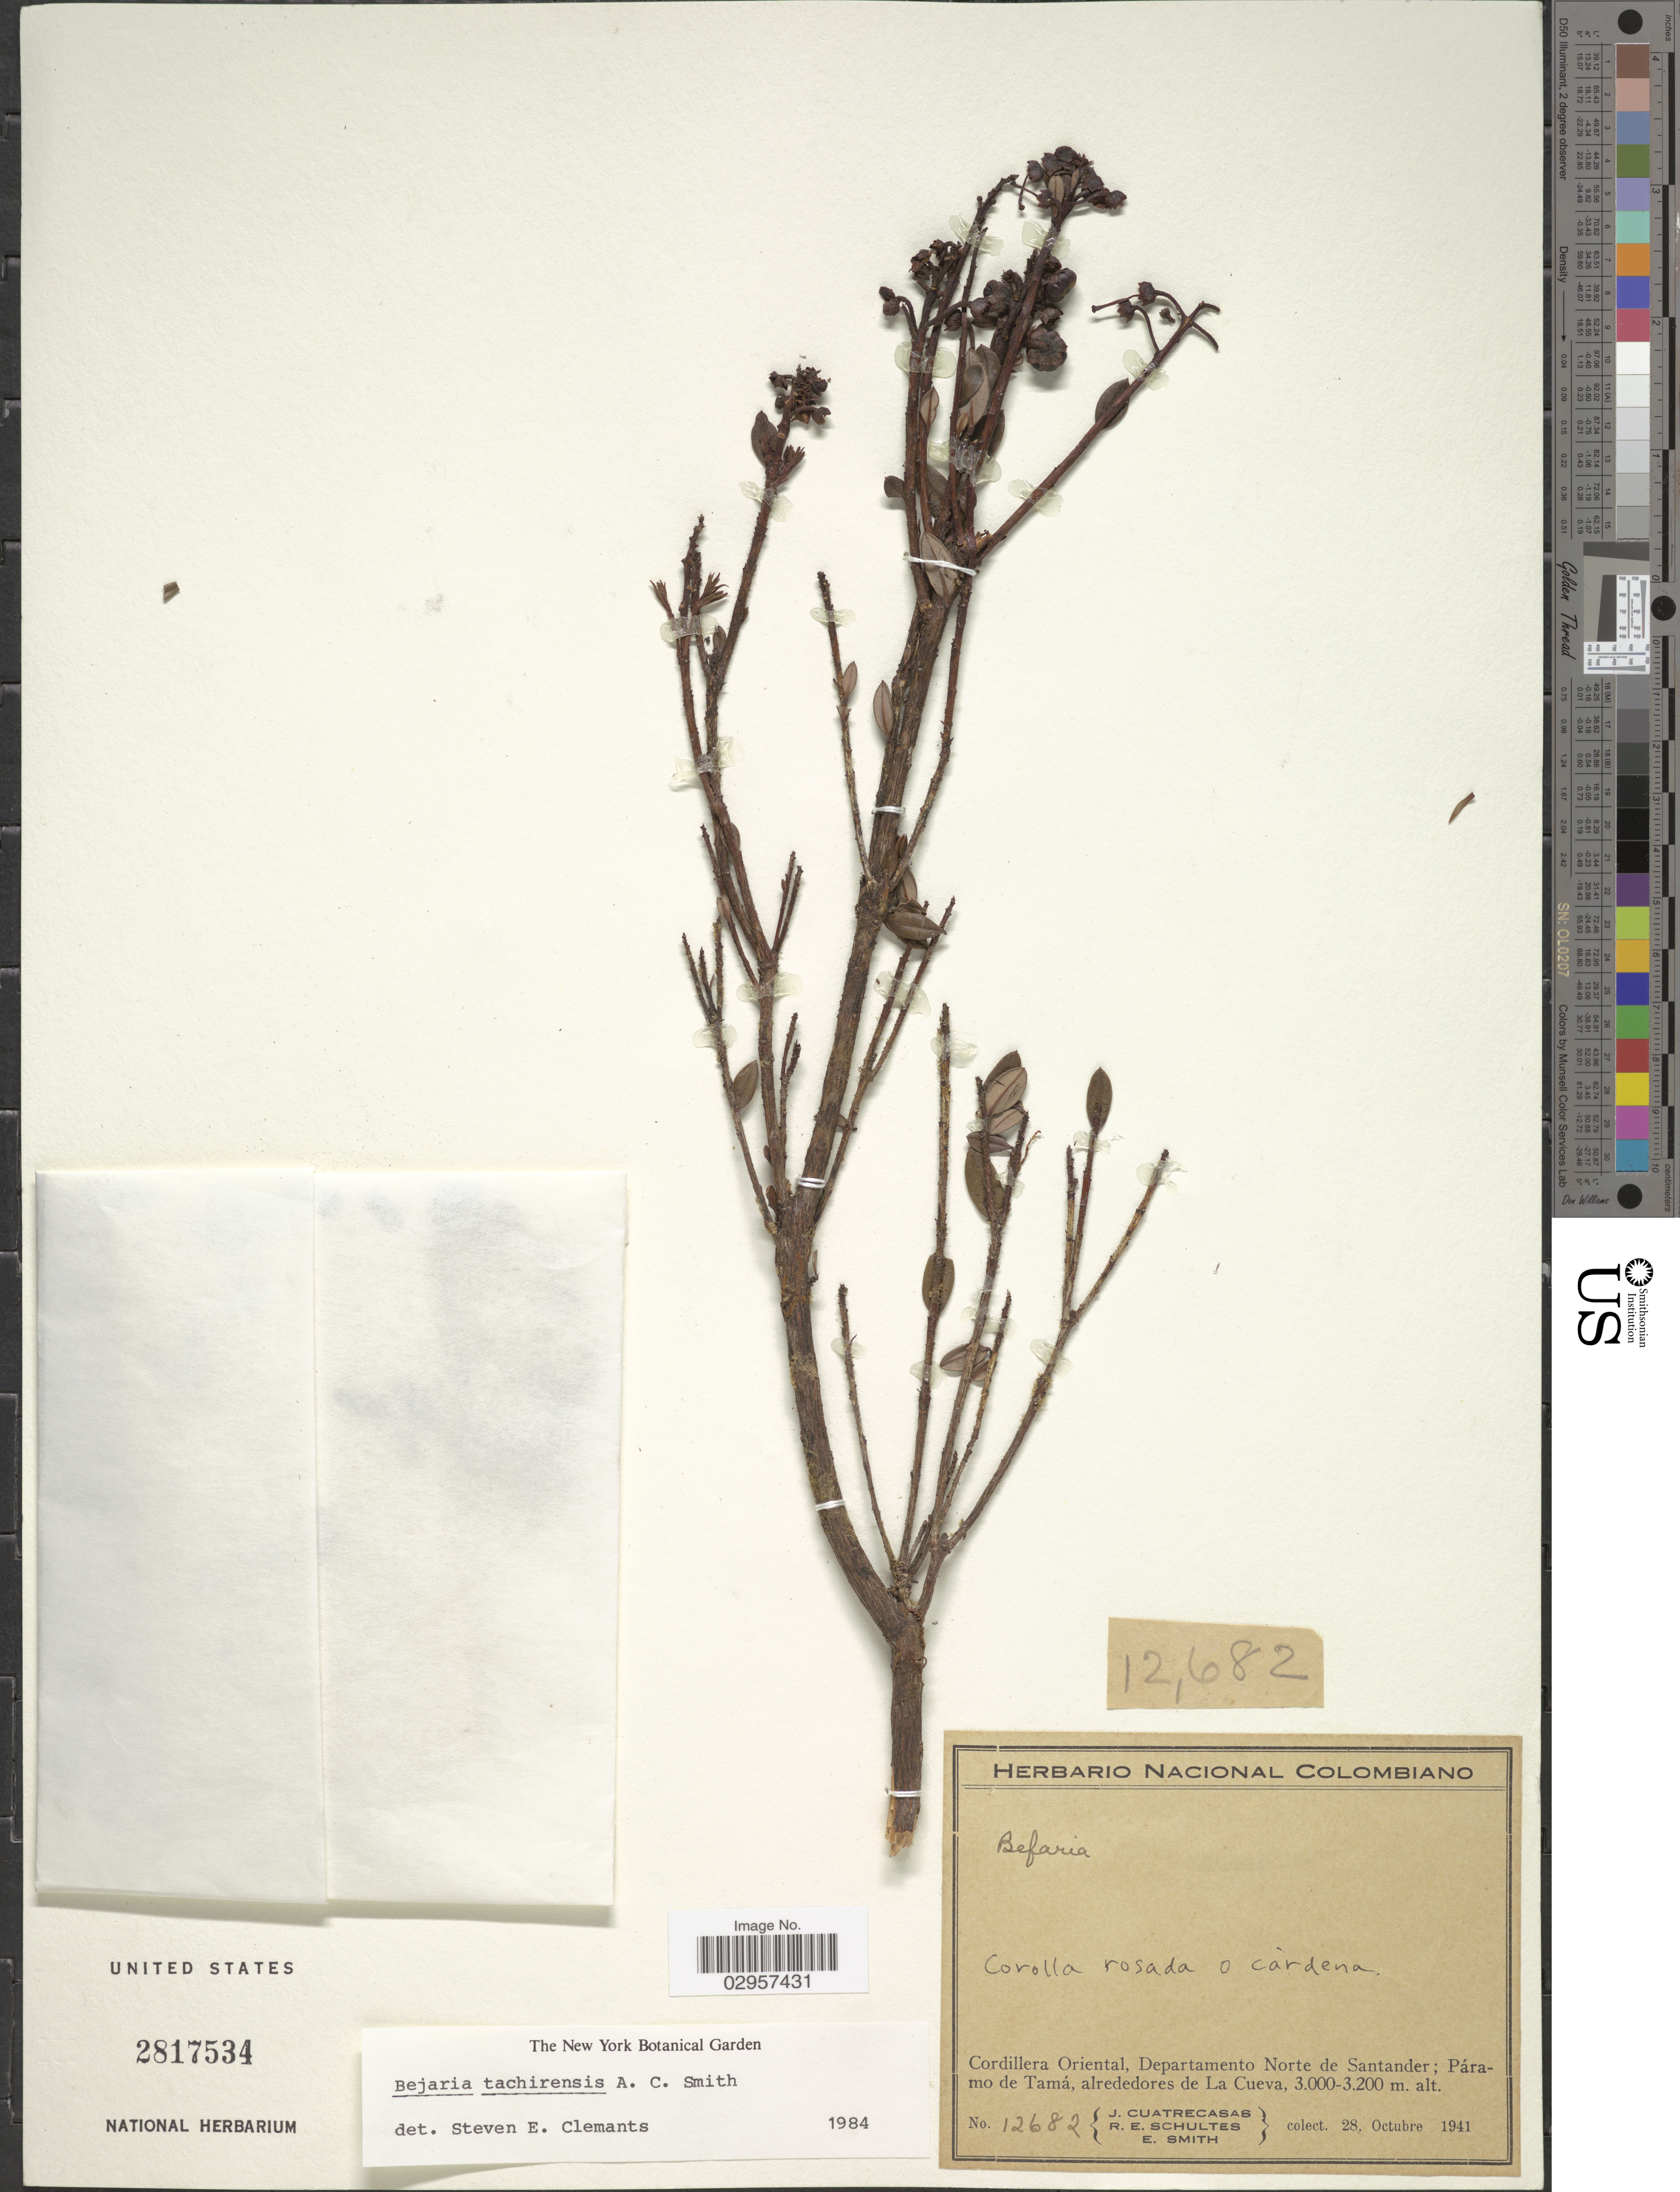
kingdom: Plantae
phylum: Tracheophyta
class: Magnoliopsida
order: Ericales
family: Ericaceae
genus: Bejaria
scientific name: Bejaria tachirensis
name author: A.C. Sm.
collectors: J. Cuatrecasas, R. E. Schultes & E. Smith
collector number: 12682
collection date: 1941-10-28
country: Colombia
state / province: Norte de Santander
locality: Cordillera Oriental, Departamento Norte de Santander; Páramo de Tamá, alrededores de La Cueva.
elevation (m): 3000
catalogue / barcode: US 2817534